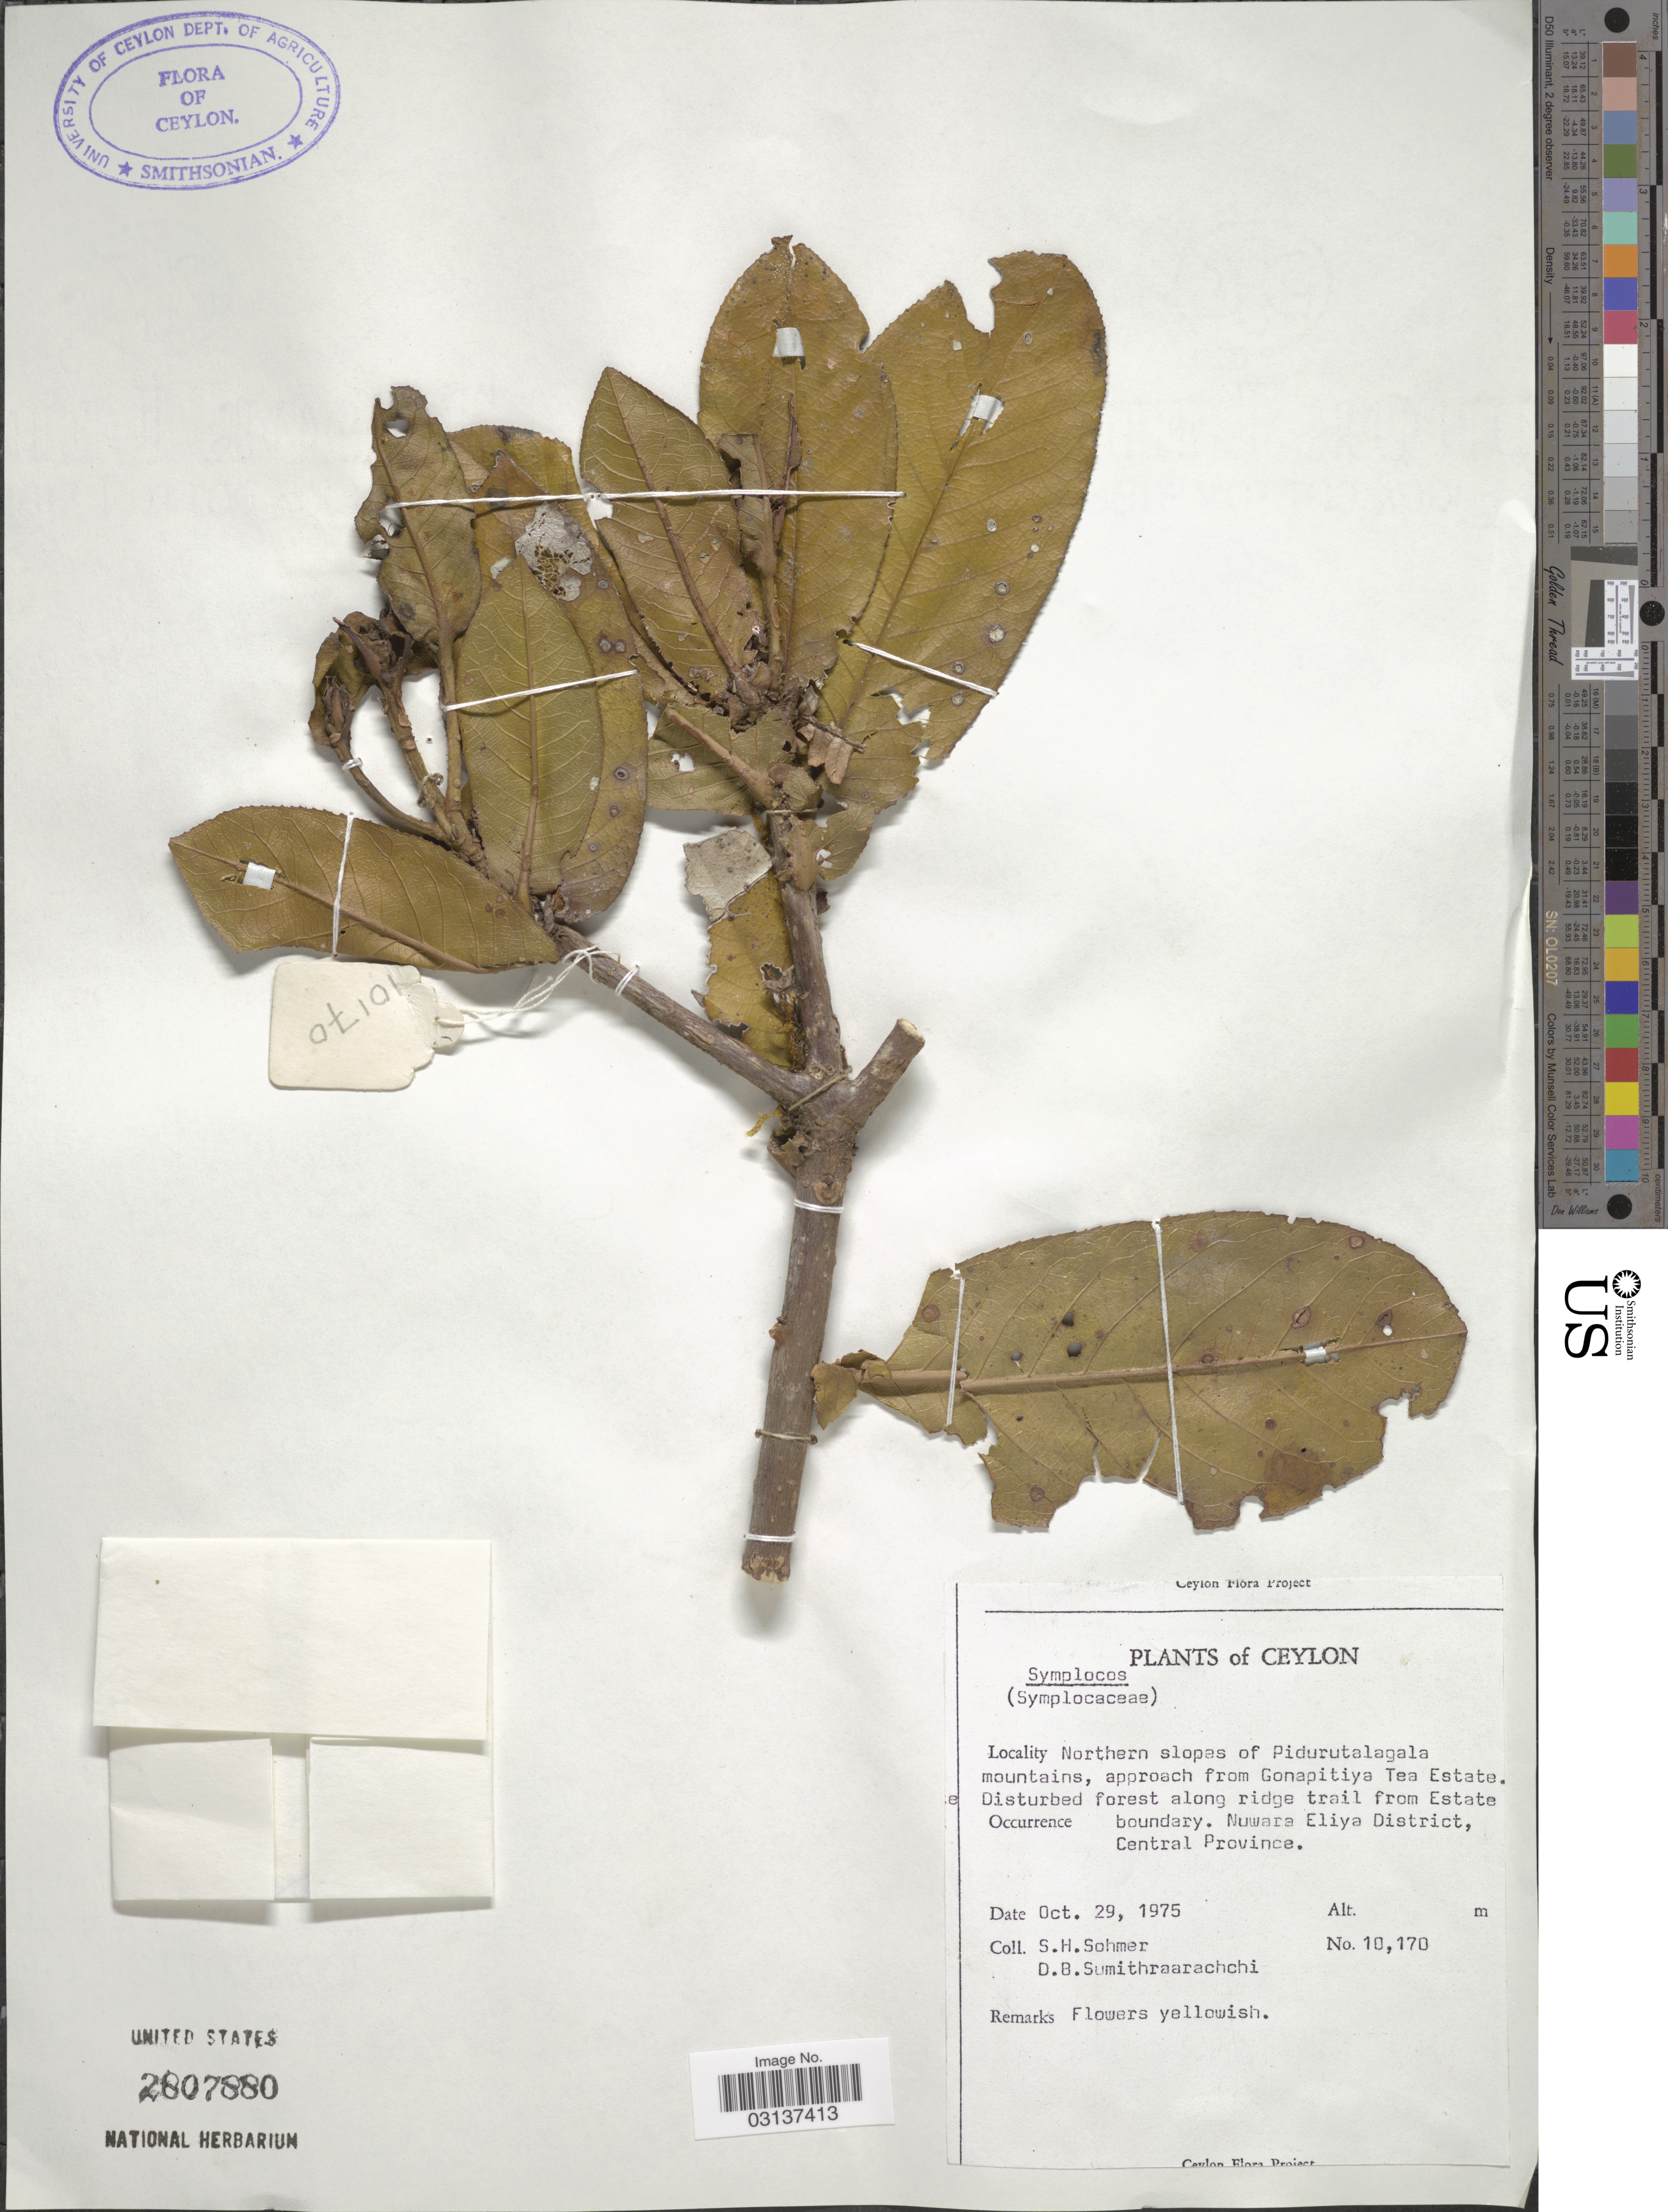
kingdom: Plantae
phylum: Tracheophyta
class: Magnoliopsida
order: Ericales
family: Symplocaceae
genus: Symplocos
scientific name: Symplocos sp.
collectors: S. H. Sohmer & D. B. Sumithraarachchi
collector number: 10170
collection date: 1975-10-29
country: Sri Lanka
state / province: Central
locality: Ceylon, Northern slopes of Pidurutalagala mountains, approach from Gonapitiya Tea Estate. Disturbed forest along ridge trail from Estate boundary. Nuwara Eliya District, Central Province.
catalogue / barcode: US 2807880